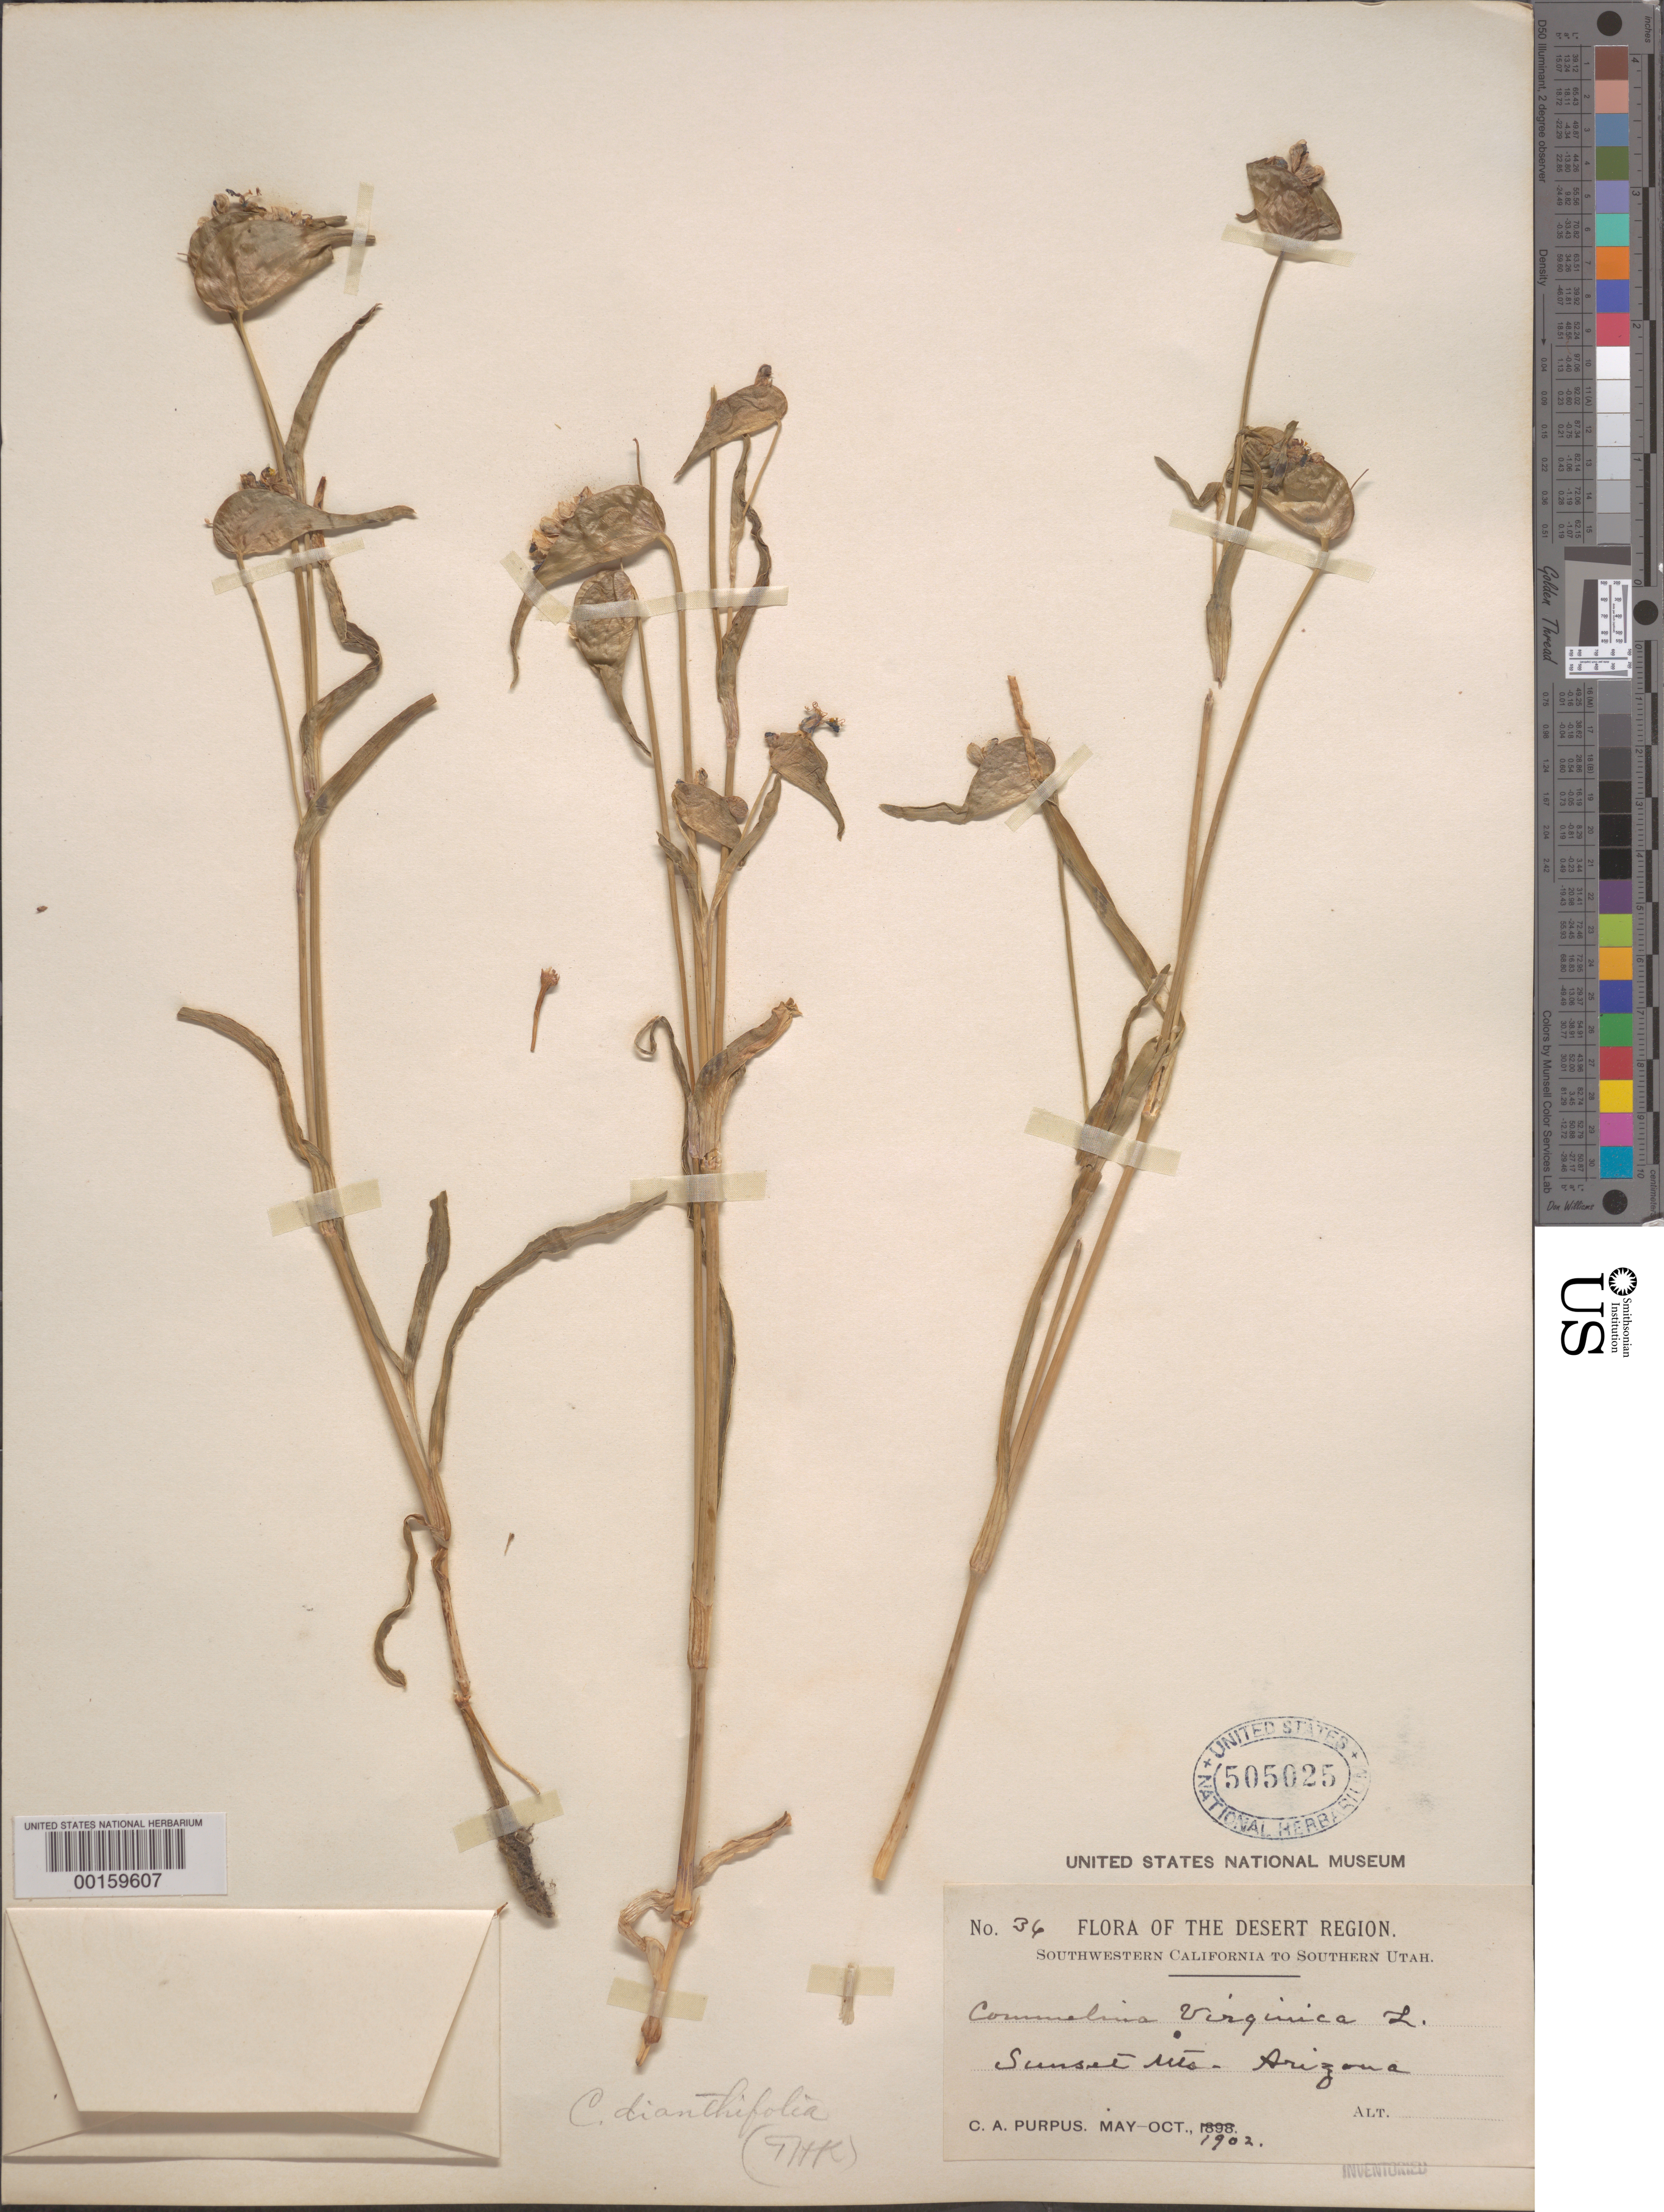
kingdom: Plantae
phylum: Tracheophyta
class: Liliopsida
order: Commelinales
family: Commelinaceae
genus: Commelina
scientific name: Commelina dianthifolia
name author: Redouté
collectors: C. A. Purpus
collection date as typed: May 1902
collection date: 1902-05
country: United States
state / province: Arizona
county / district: Coconino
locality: Sunset mts.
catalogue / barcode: US 505025